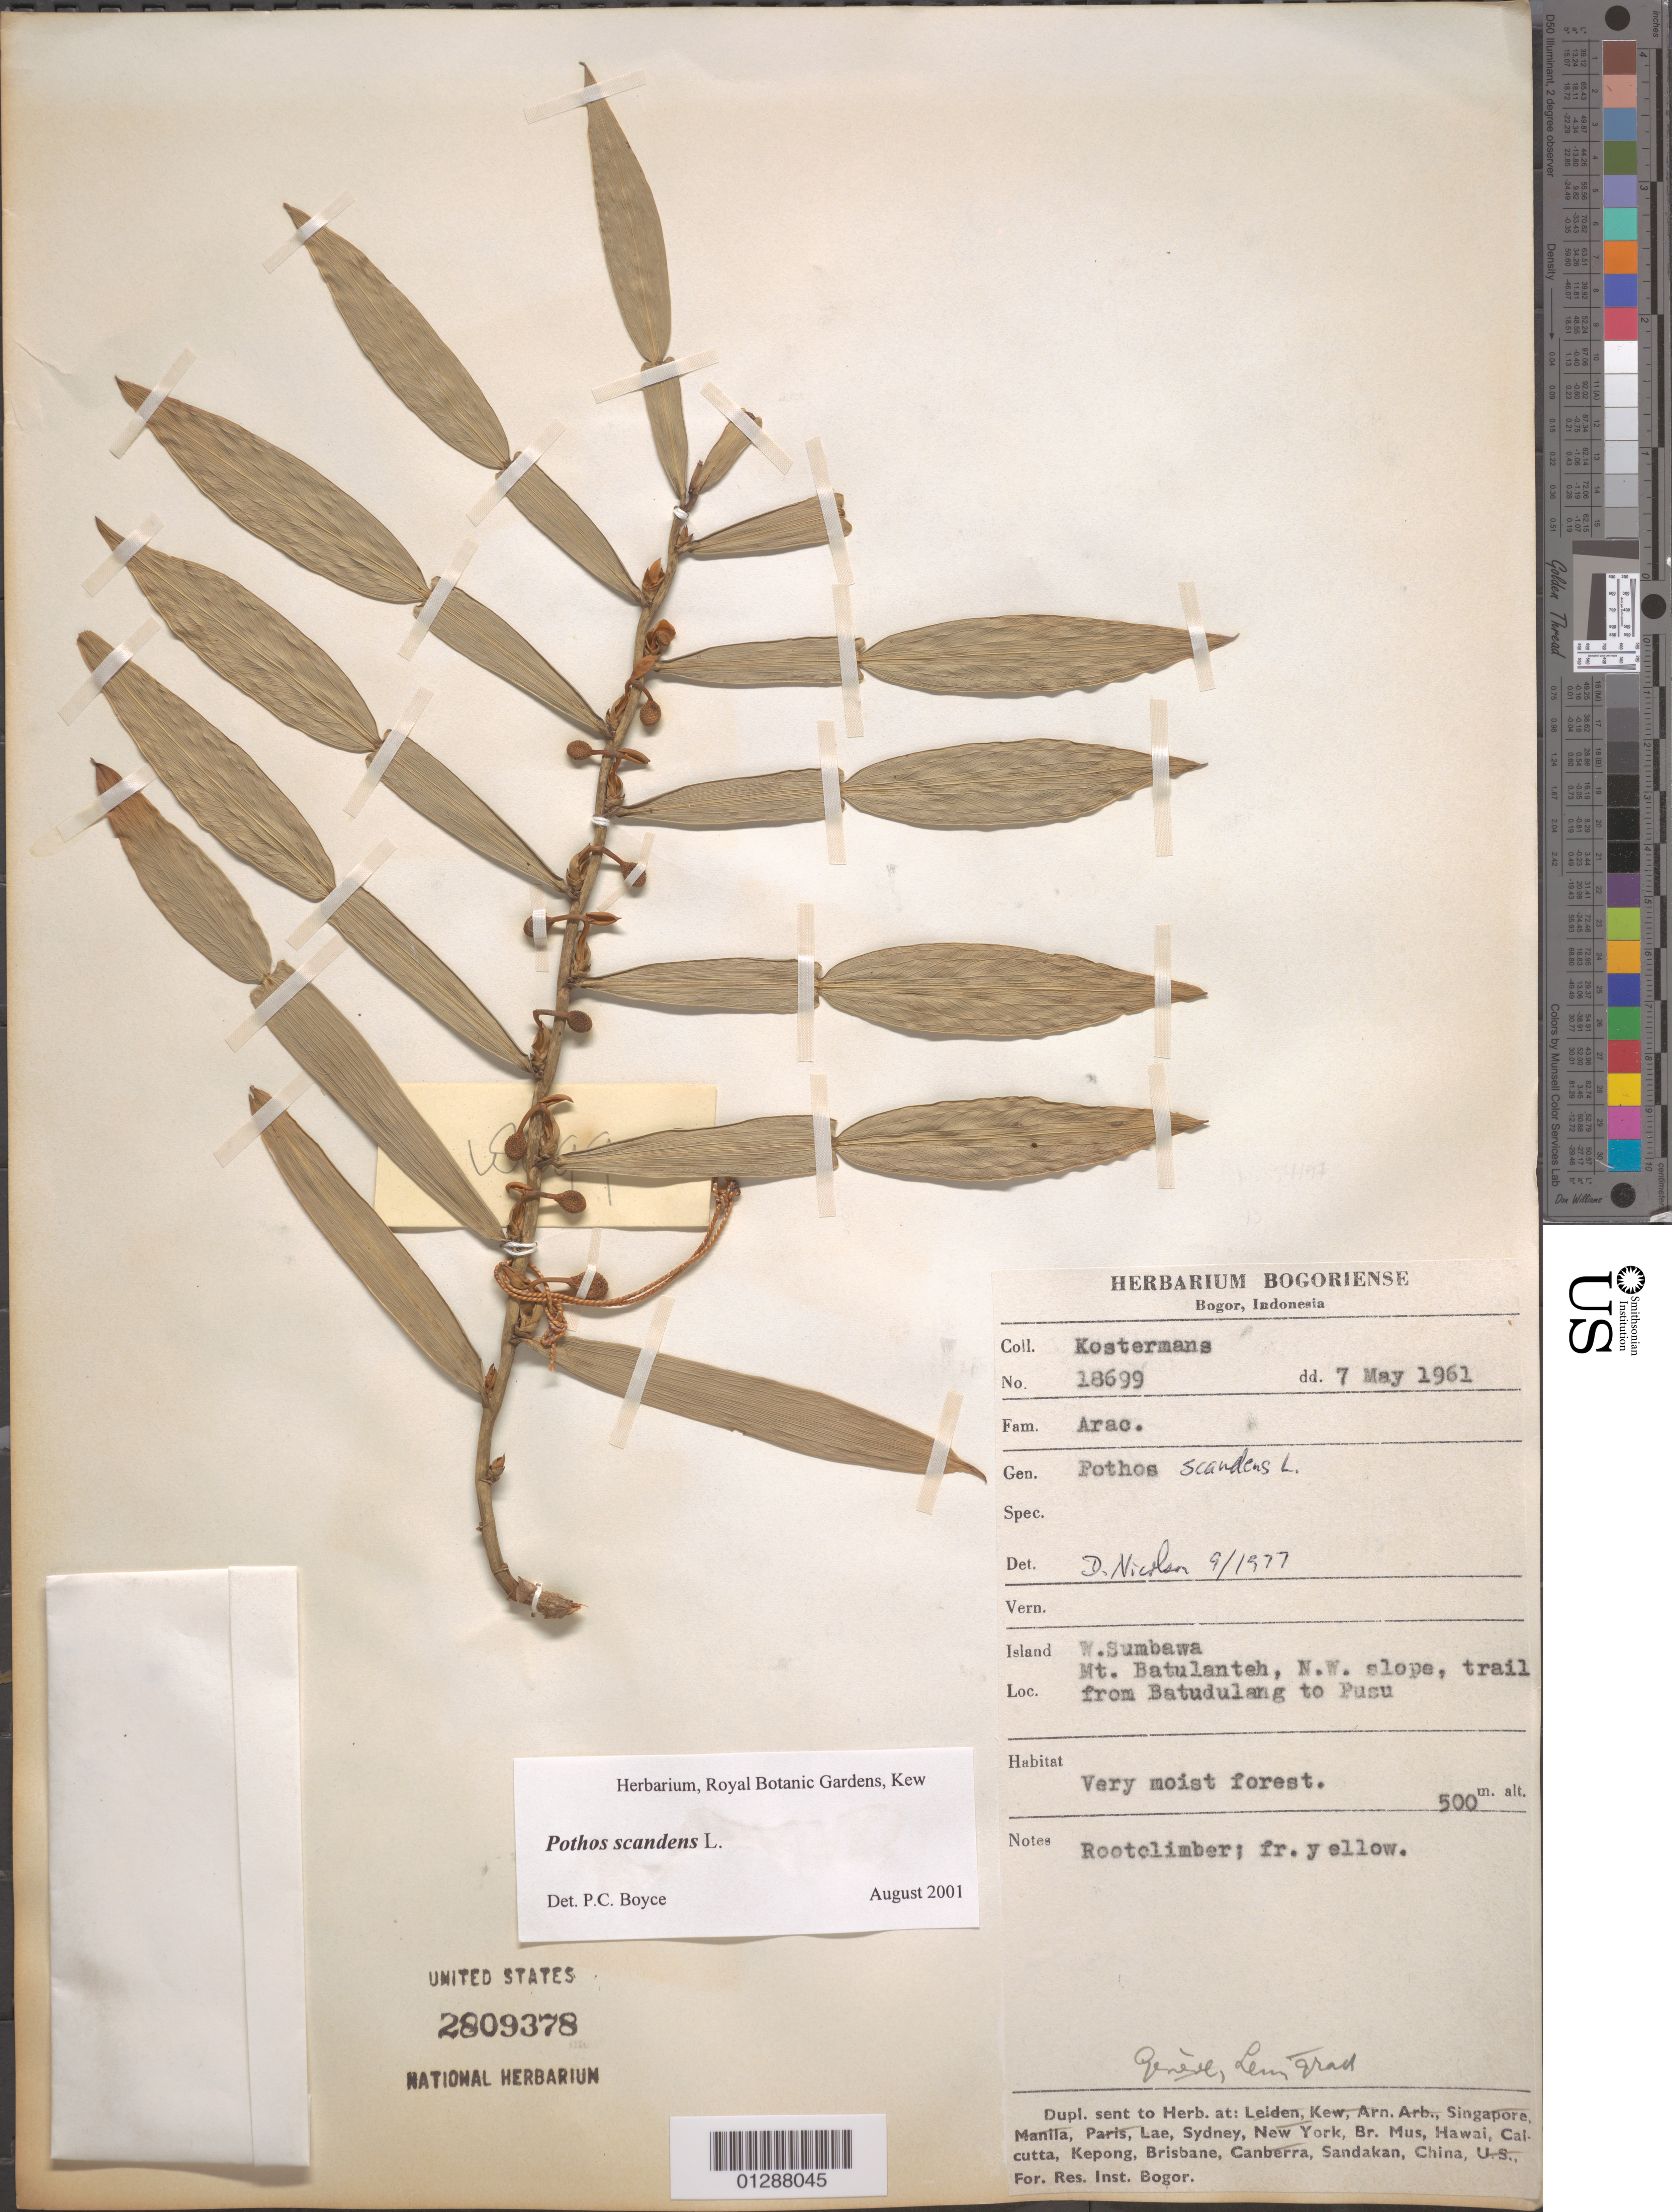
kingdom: Plantae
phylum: Tracheophyta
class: Liliopsida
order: Alismatales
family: Araceae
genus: Pothos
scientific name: Pothos scandens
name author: L.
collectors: Kostermans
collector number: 18699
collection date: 1961-05-07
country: Indonesia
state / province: Nusa Tenggara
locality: Island W. Sumbawa. Mt. Batulanteh, N.W. slope, trail from Batudulang to Pusu.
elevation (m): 500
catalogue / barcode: US 2809378